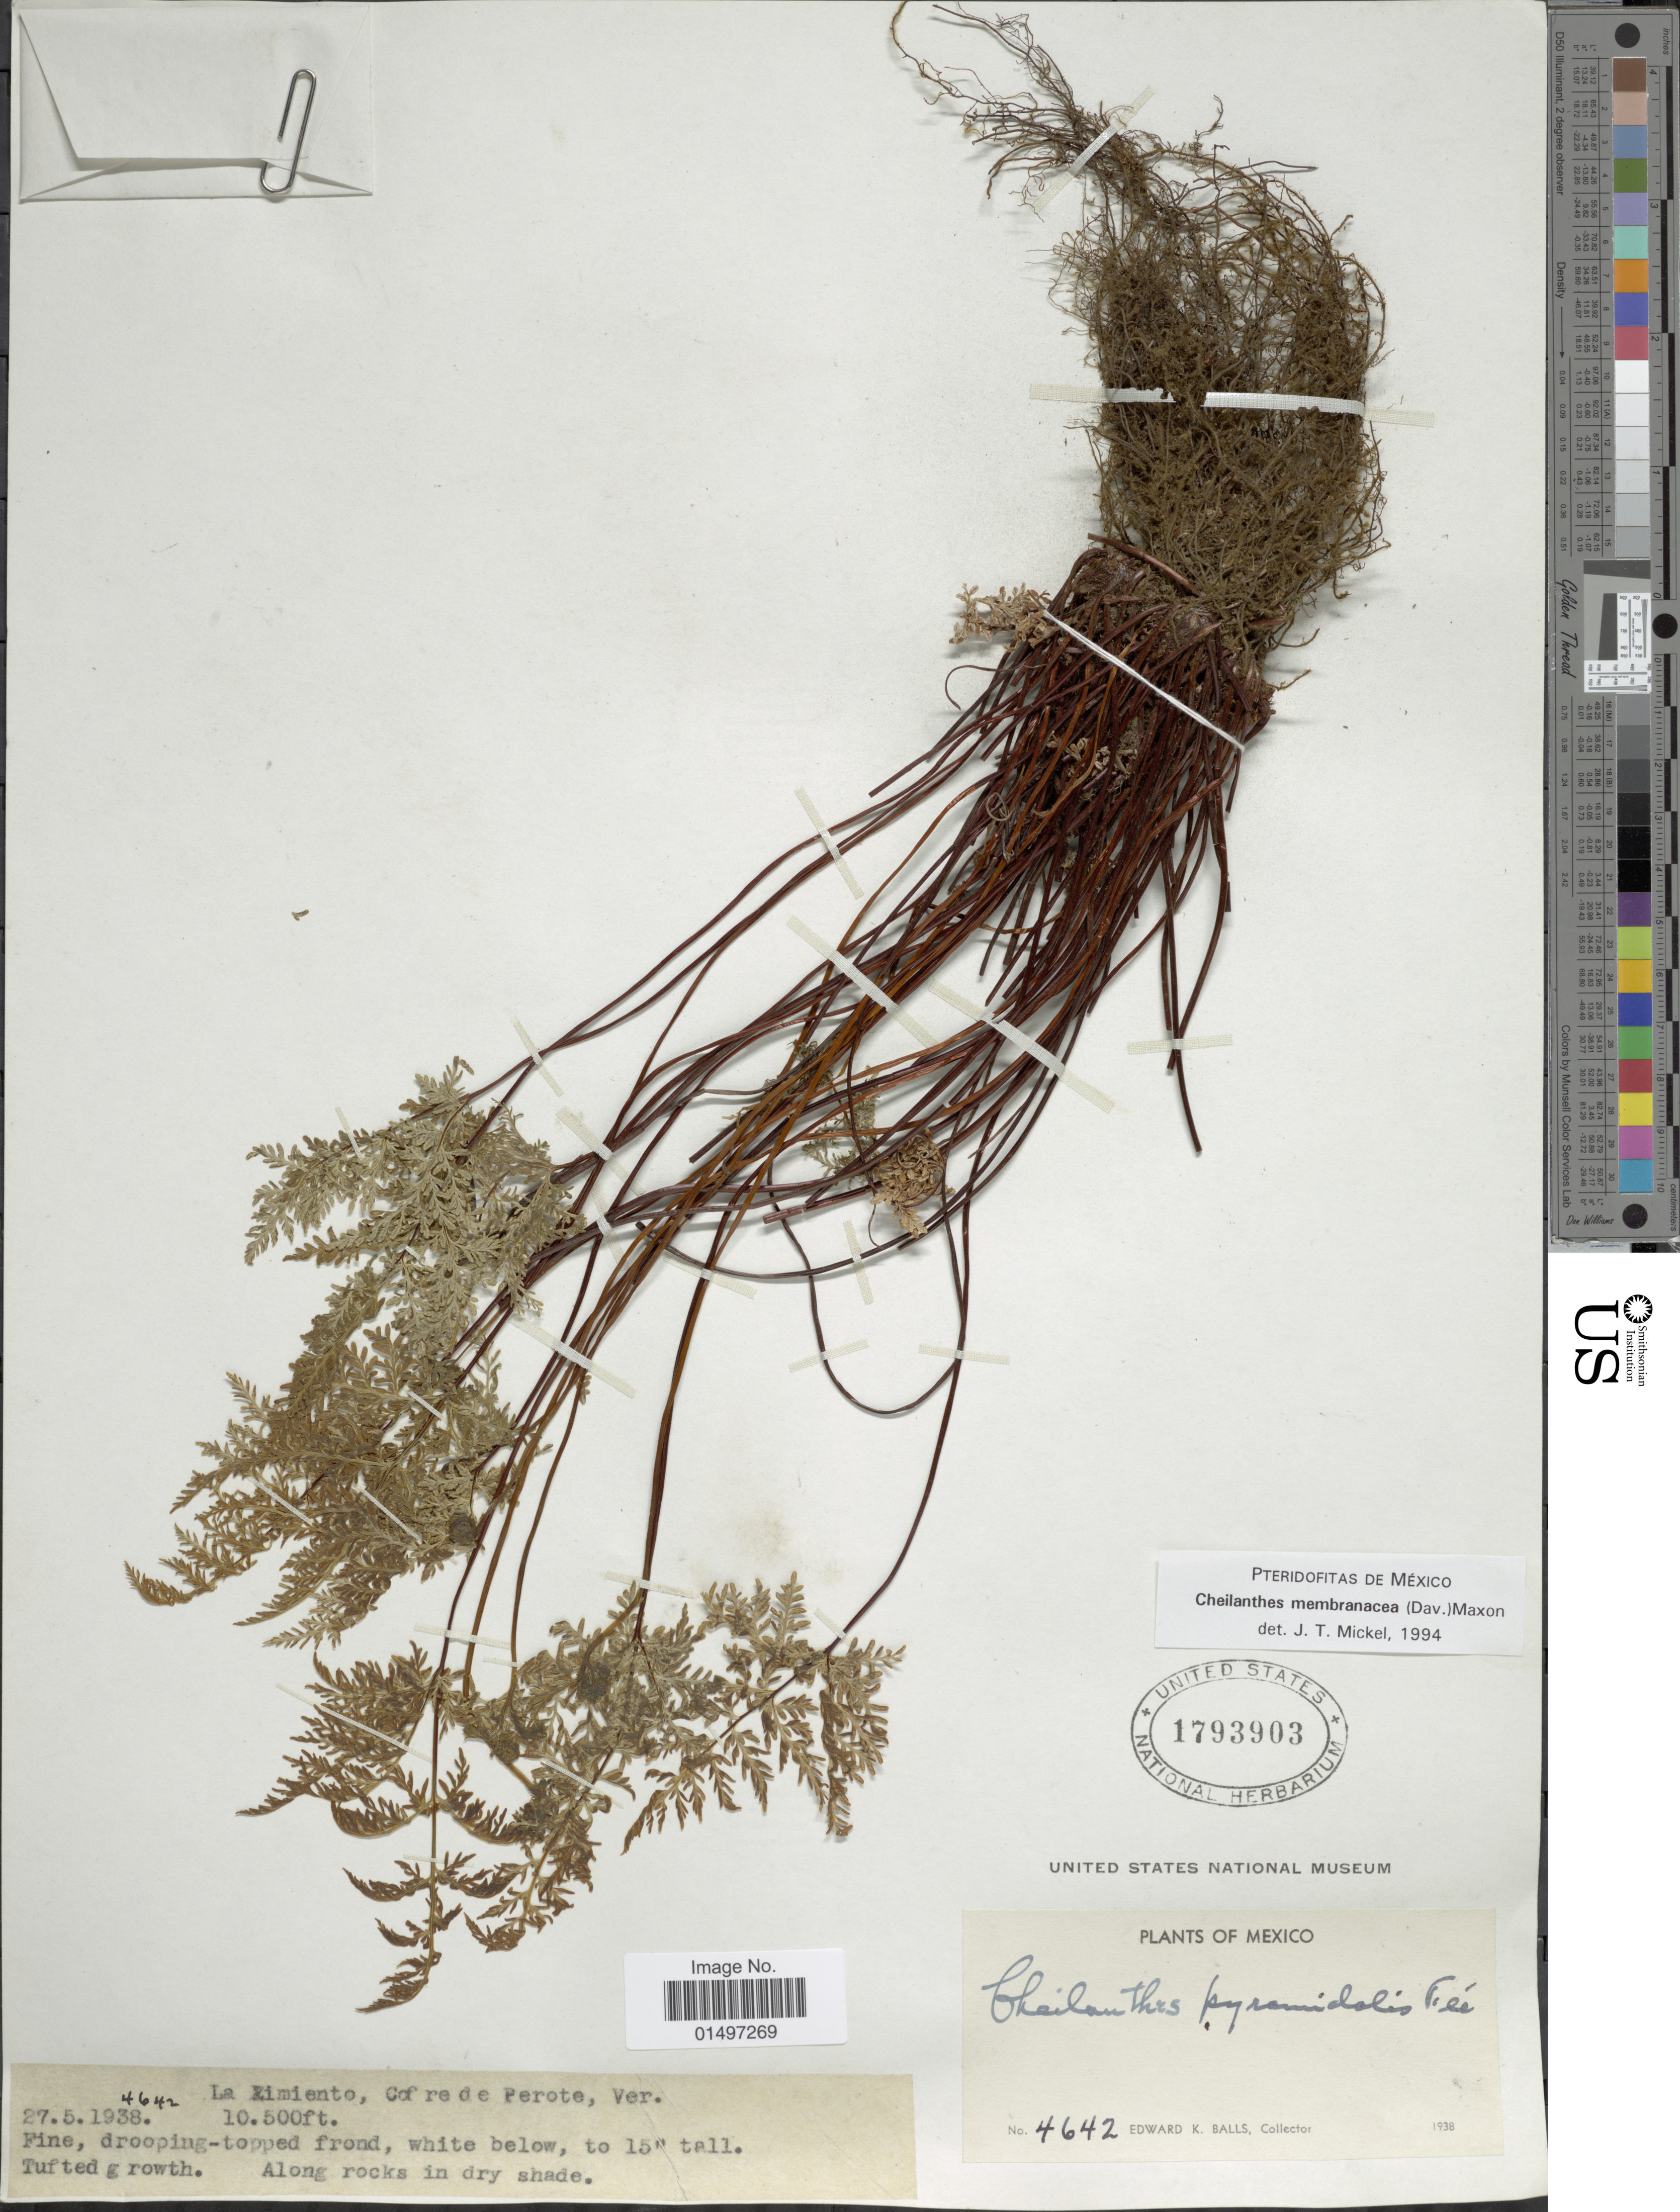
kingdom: Plantae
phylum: Tracheophyta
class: Polypodiopsida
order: Polypodiales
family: Pteridaceae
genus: Gaga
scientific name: Gaga membranacea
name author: (Davenp.) Fay W. Li & Windham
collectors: E. K. Balls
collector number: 4642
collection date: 1938-05-27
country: Mexico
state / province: Veracruz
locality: La Limiento, Cofre de Perote.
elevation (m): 3200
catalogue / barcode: US 1793903